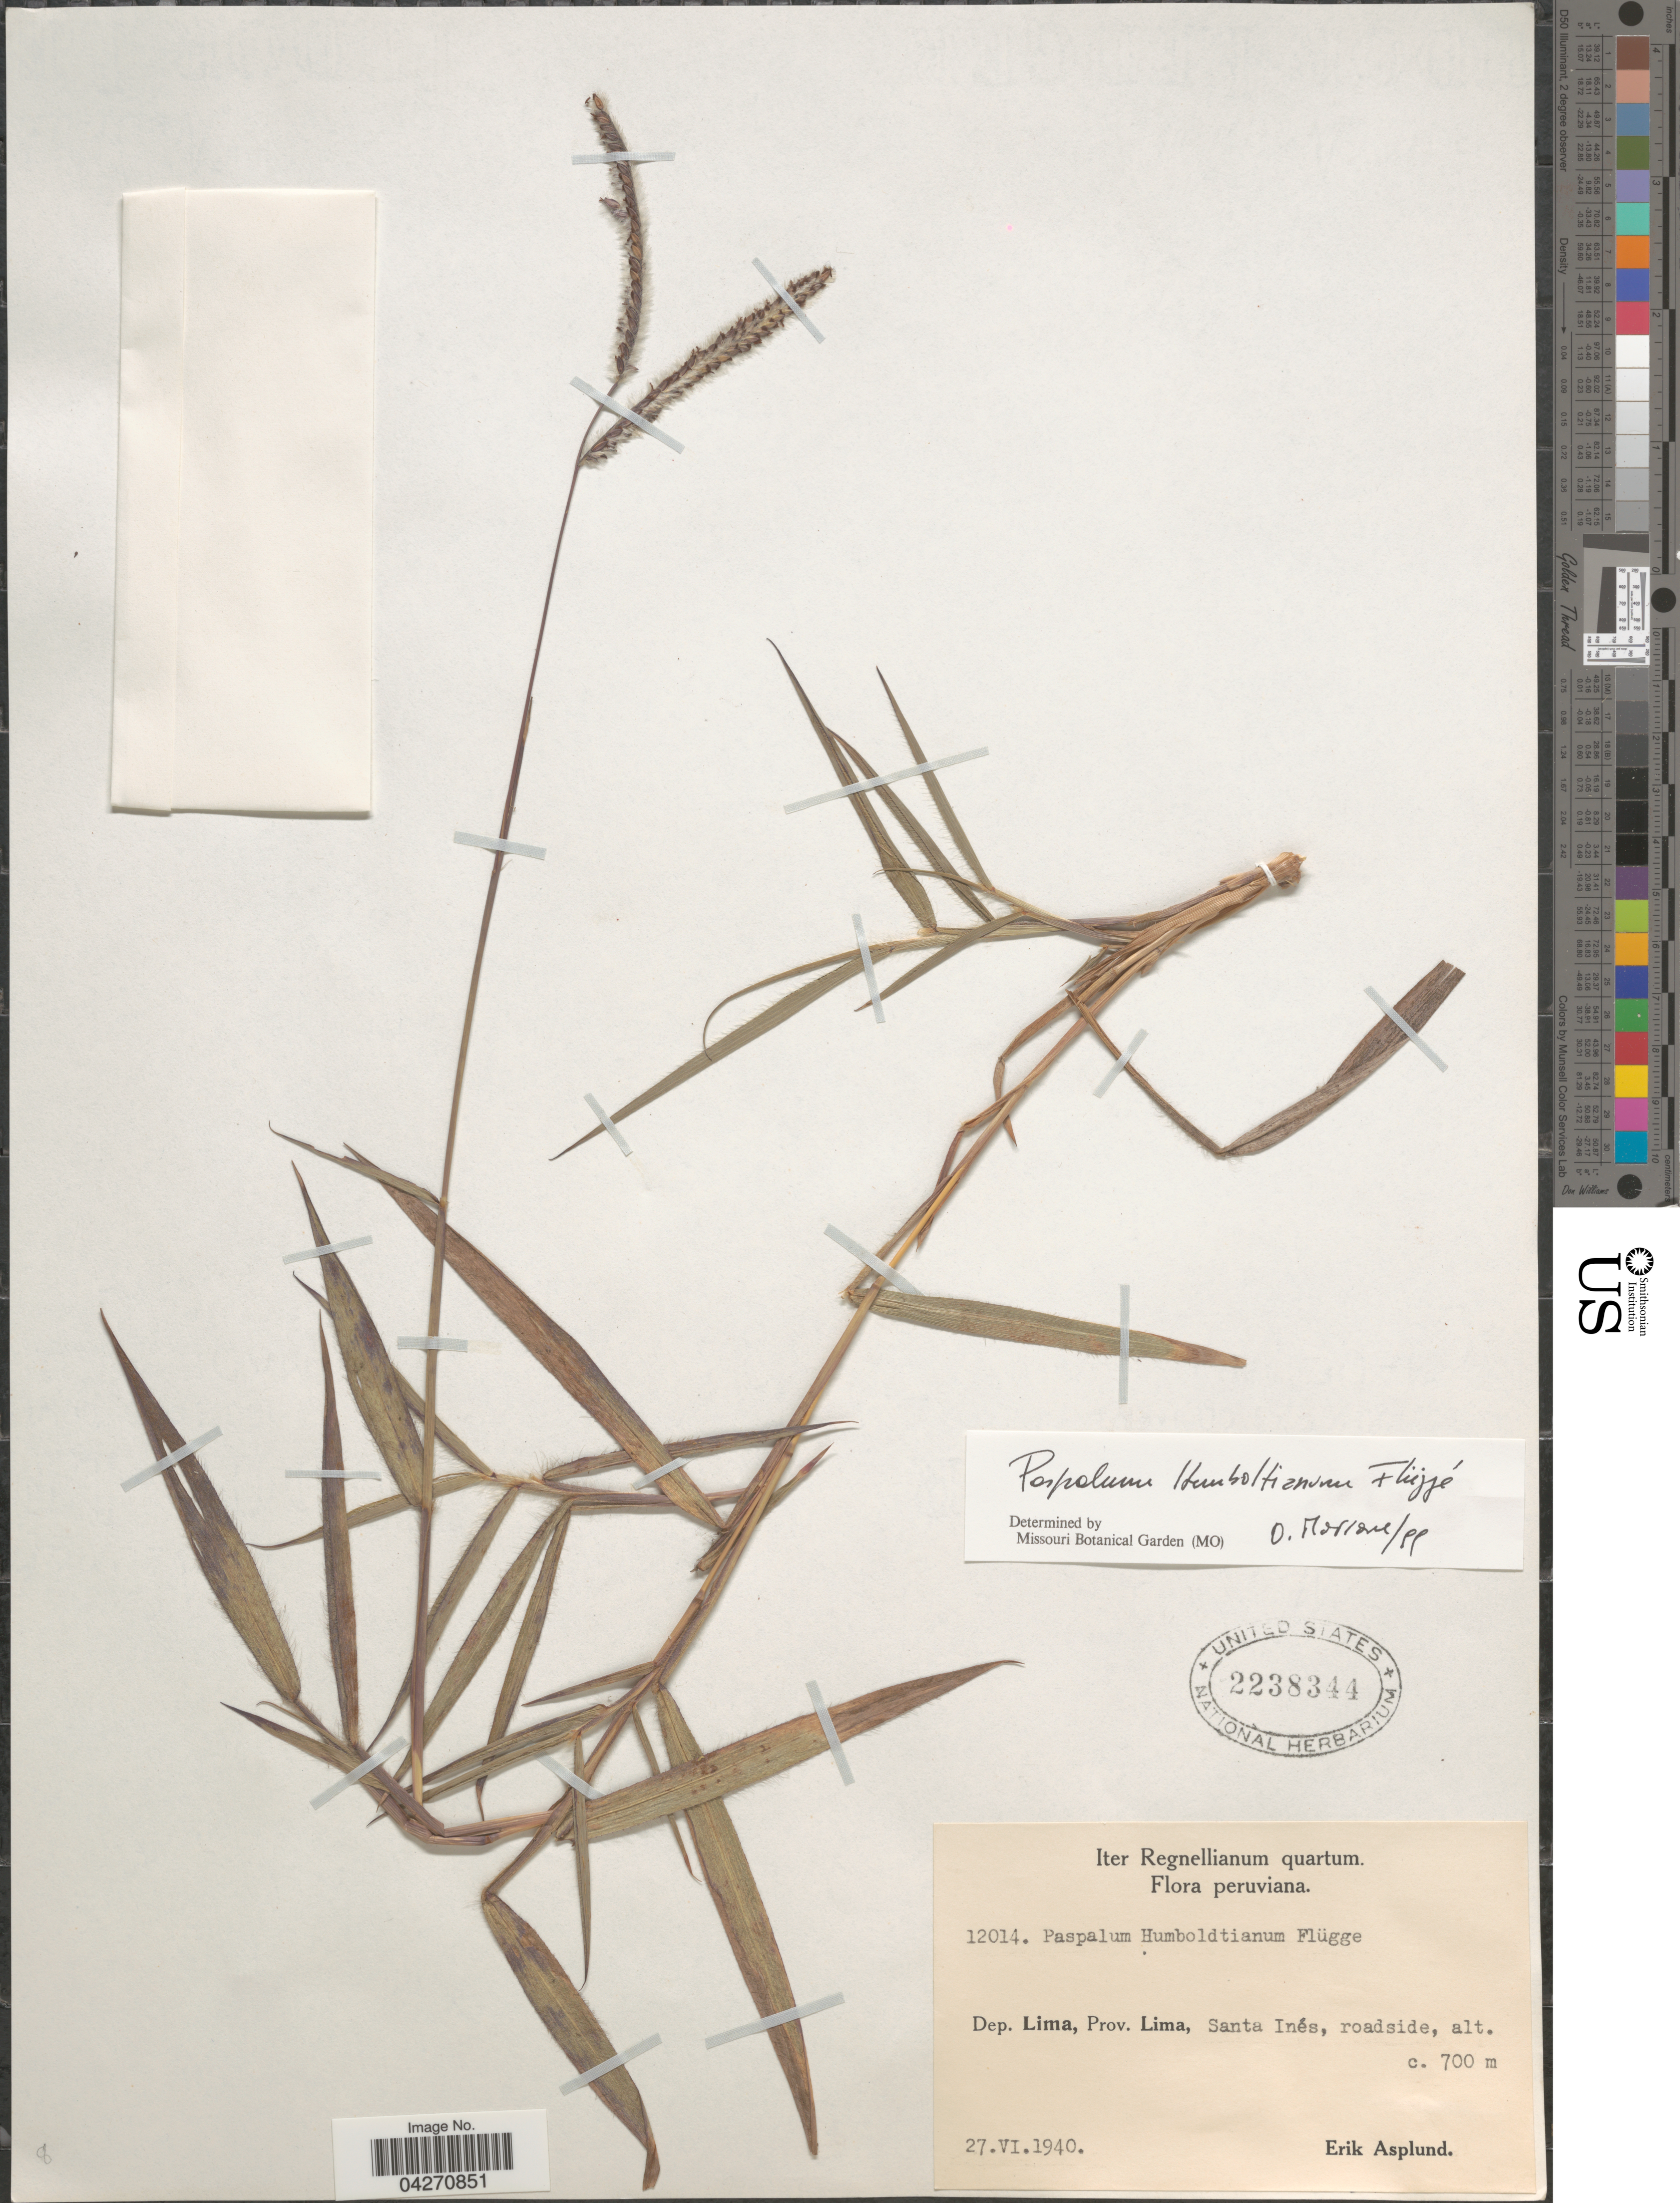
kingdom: Plantae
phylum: Tracheophyta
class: Liliopsida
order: Poales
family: Poaceae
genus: Paspalum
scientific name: Paspalum humboldtianum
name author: Flüggé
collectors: E. Asplund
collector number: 12014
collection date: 1940-06-27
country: Peru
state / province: Lima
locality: Iter Regnellianum quartum. Dep. Lima, Prov. Lima, Santa Inés, roadside.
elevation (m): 700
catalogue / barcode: US 2238344